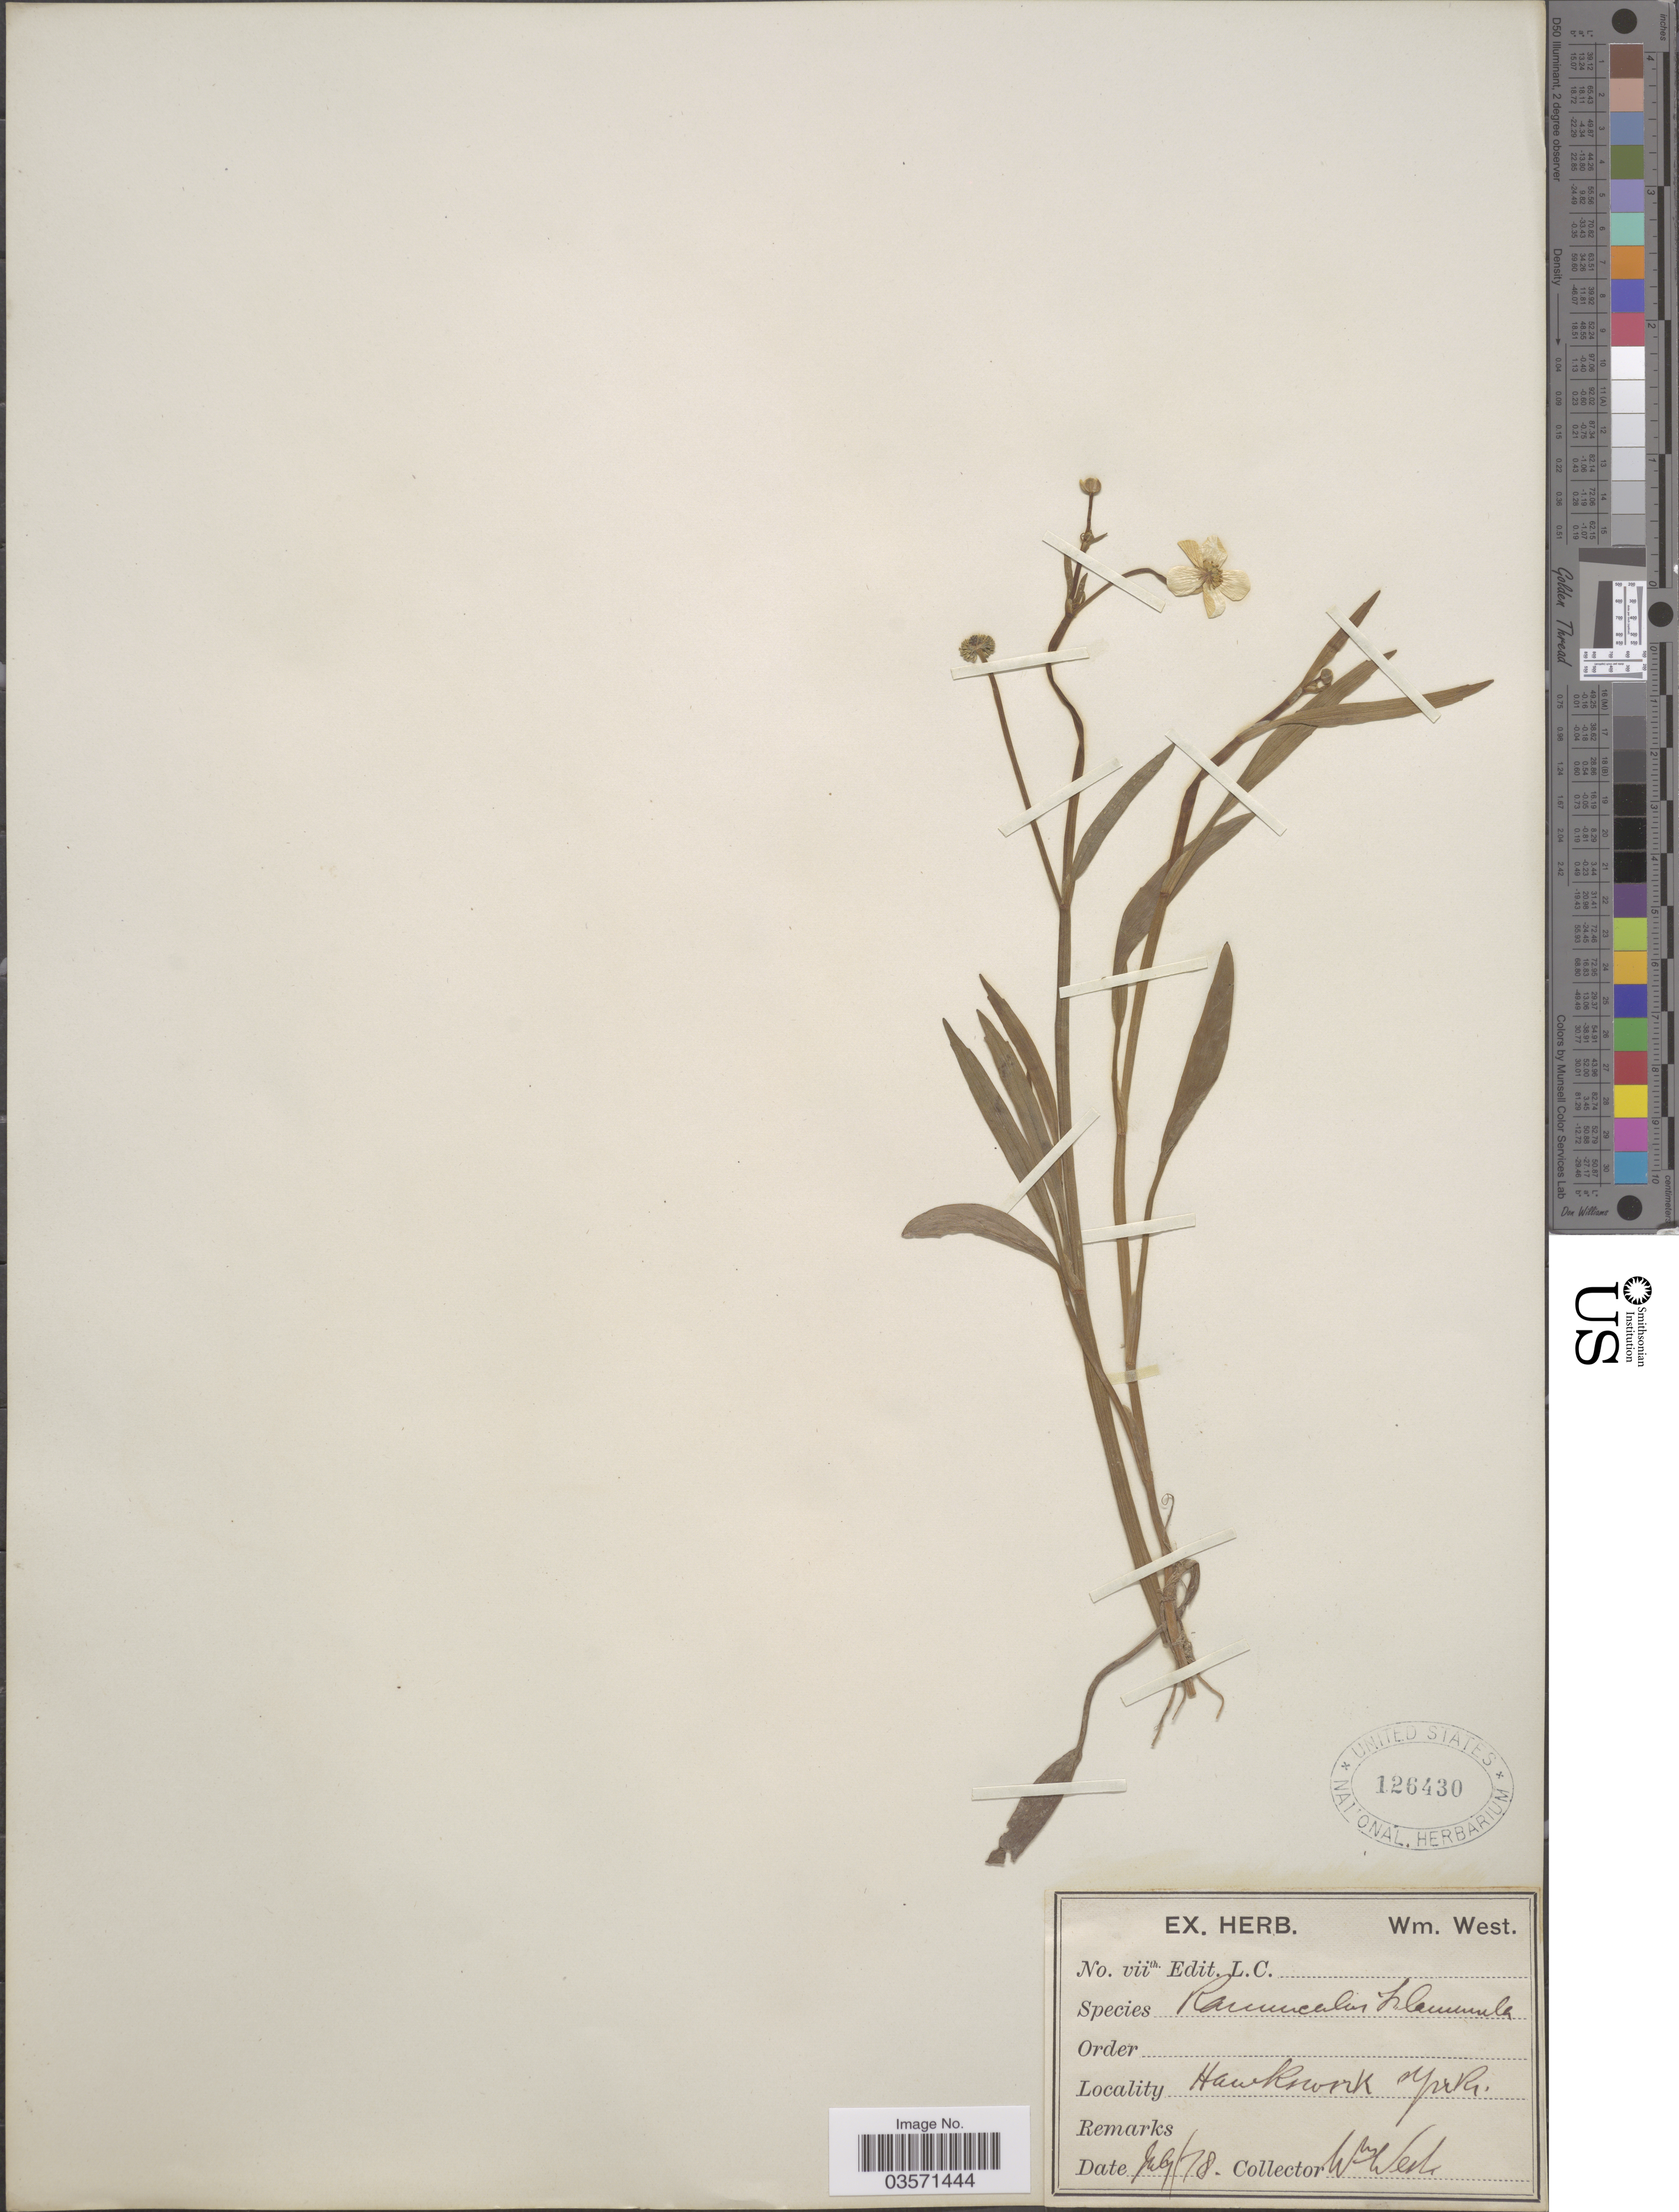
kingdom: Plantae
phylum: Tracheophyta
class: Magnoliopsida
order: Ranunculales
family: Ranunculaceae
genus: Ranunculus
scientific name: Ranunculus flammula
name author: L.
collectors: W. West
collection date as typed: Transcribed d/m/y: /7/78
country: United Kingdom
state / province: England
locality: Hawkworth, Yorkshire.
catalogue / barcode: US 126430